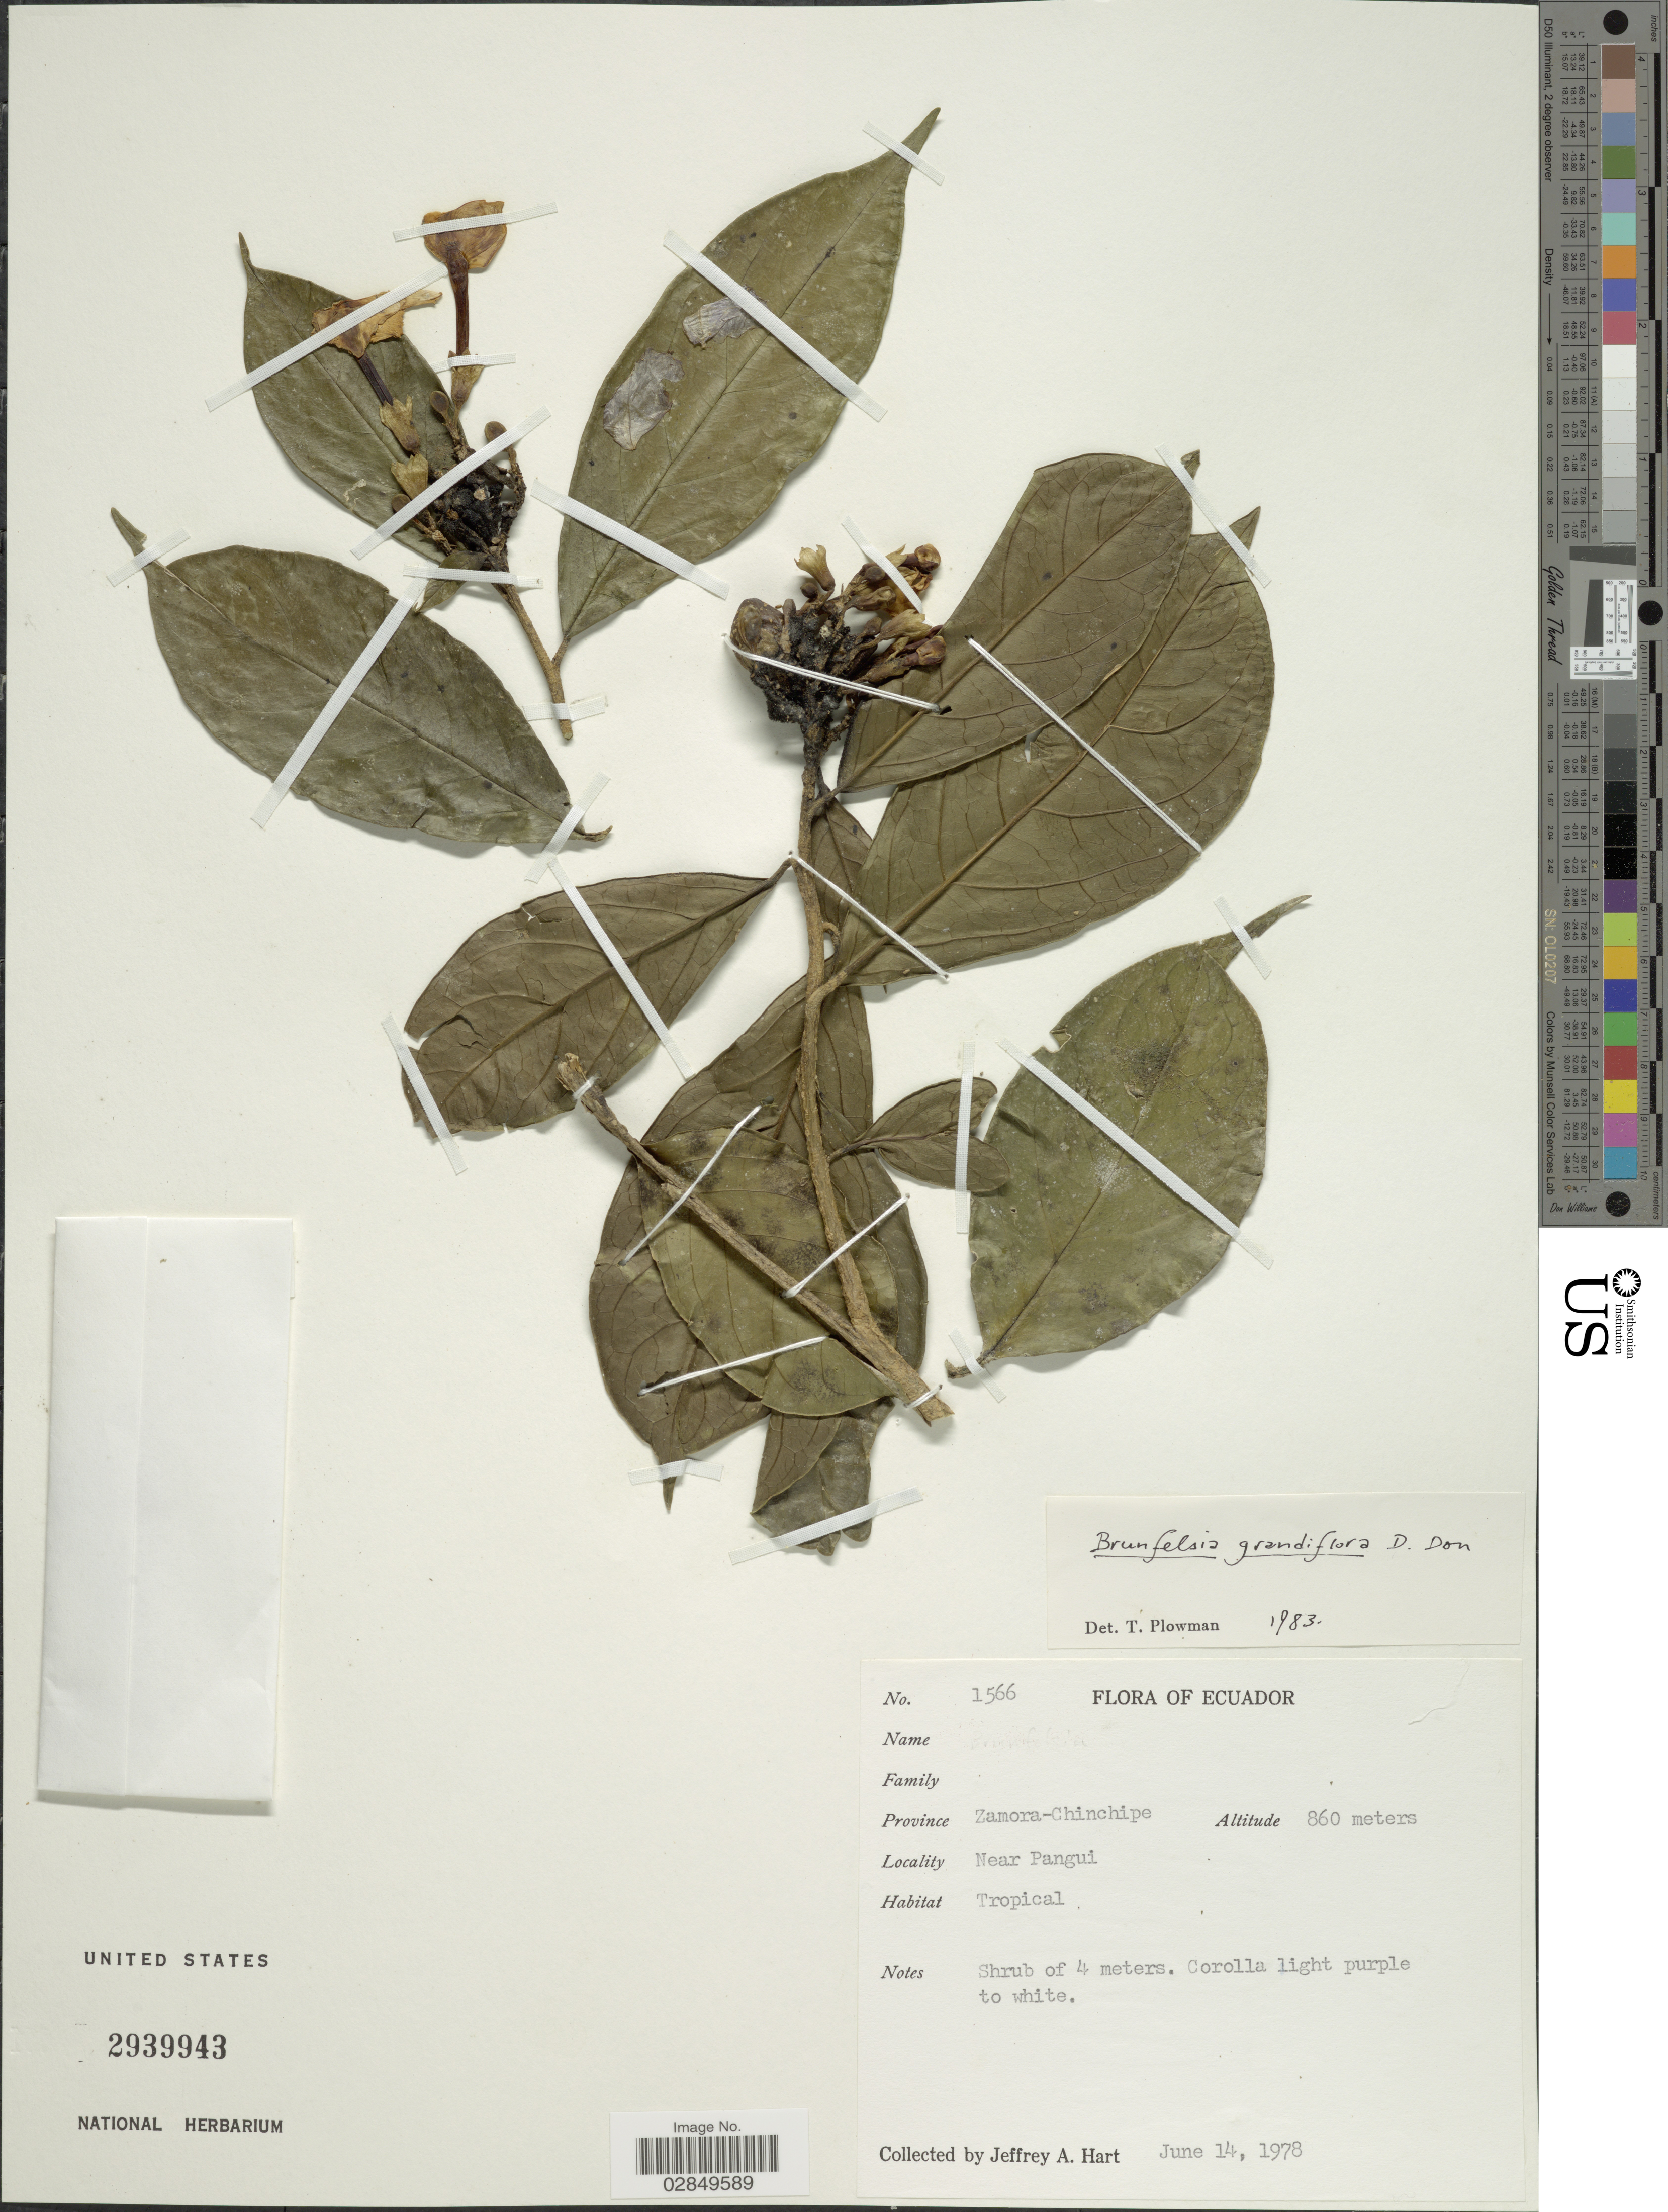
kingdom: Plantae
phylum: Tracheophyta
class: Magnoliopsida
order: Solanales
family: Solanaceae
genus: Brunfelsia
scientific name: Brunfelsia grandiflora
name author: D. Don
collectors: J. A. Hart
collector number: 1566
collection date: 1978-06-14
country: Ecuador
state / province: Zamora-Chinchipe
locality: Near Pangui.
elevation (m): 860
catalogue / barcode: US 2939943